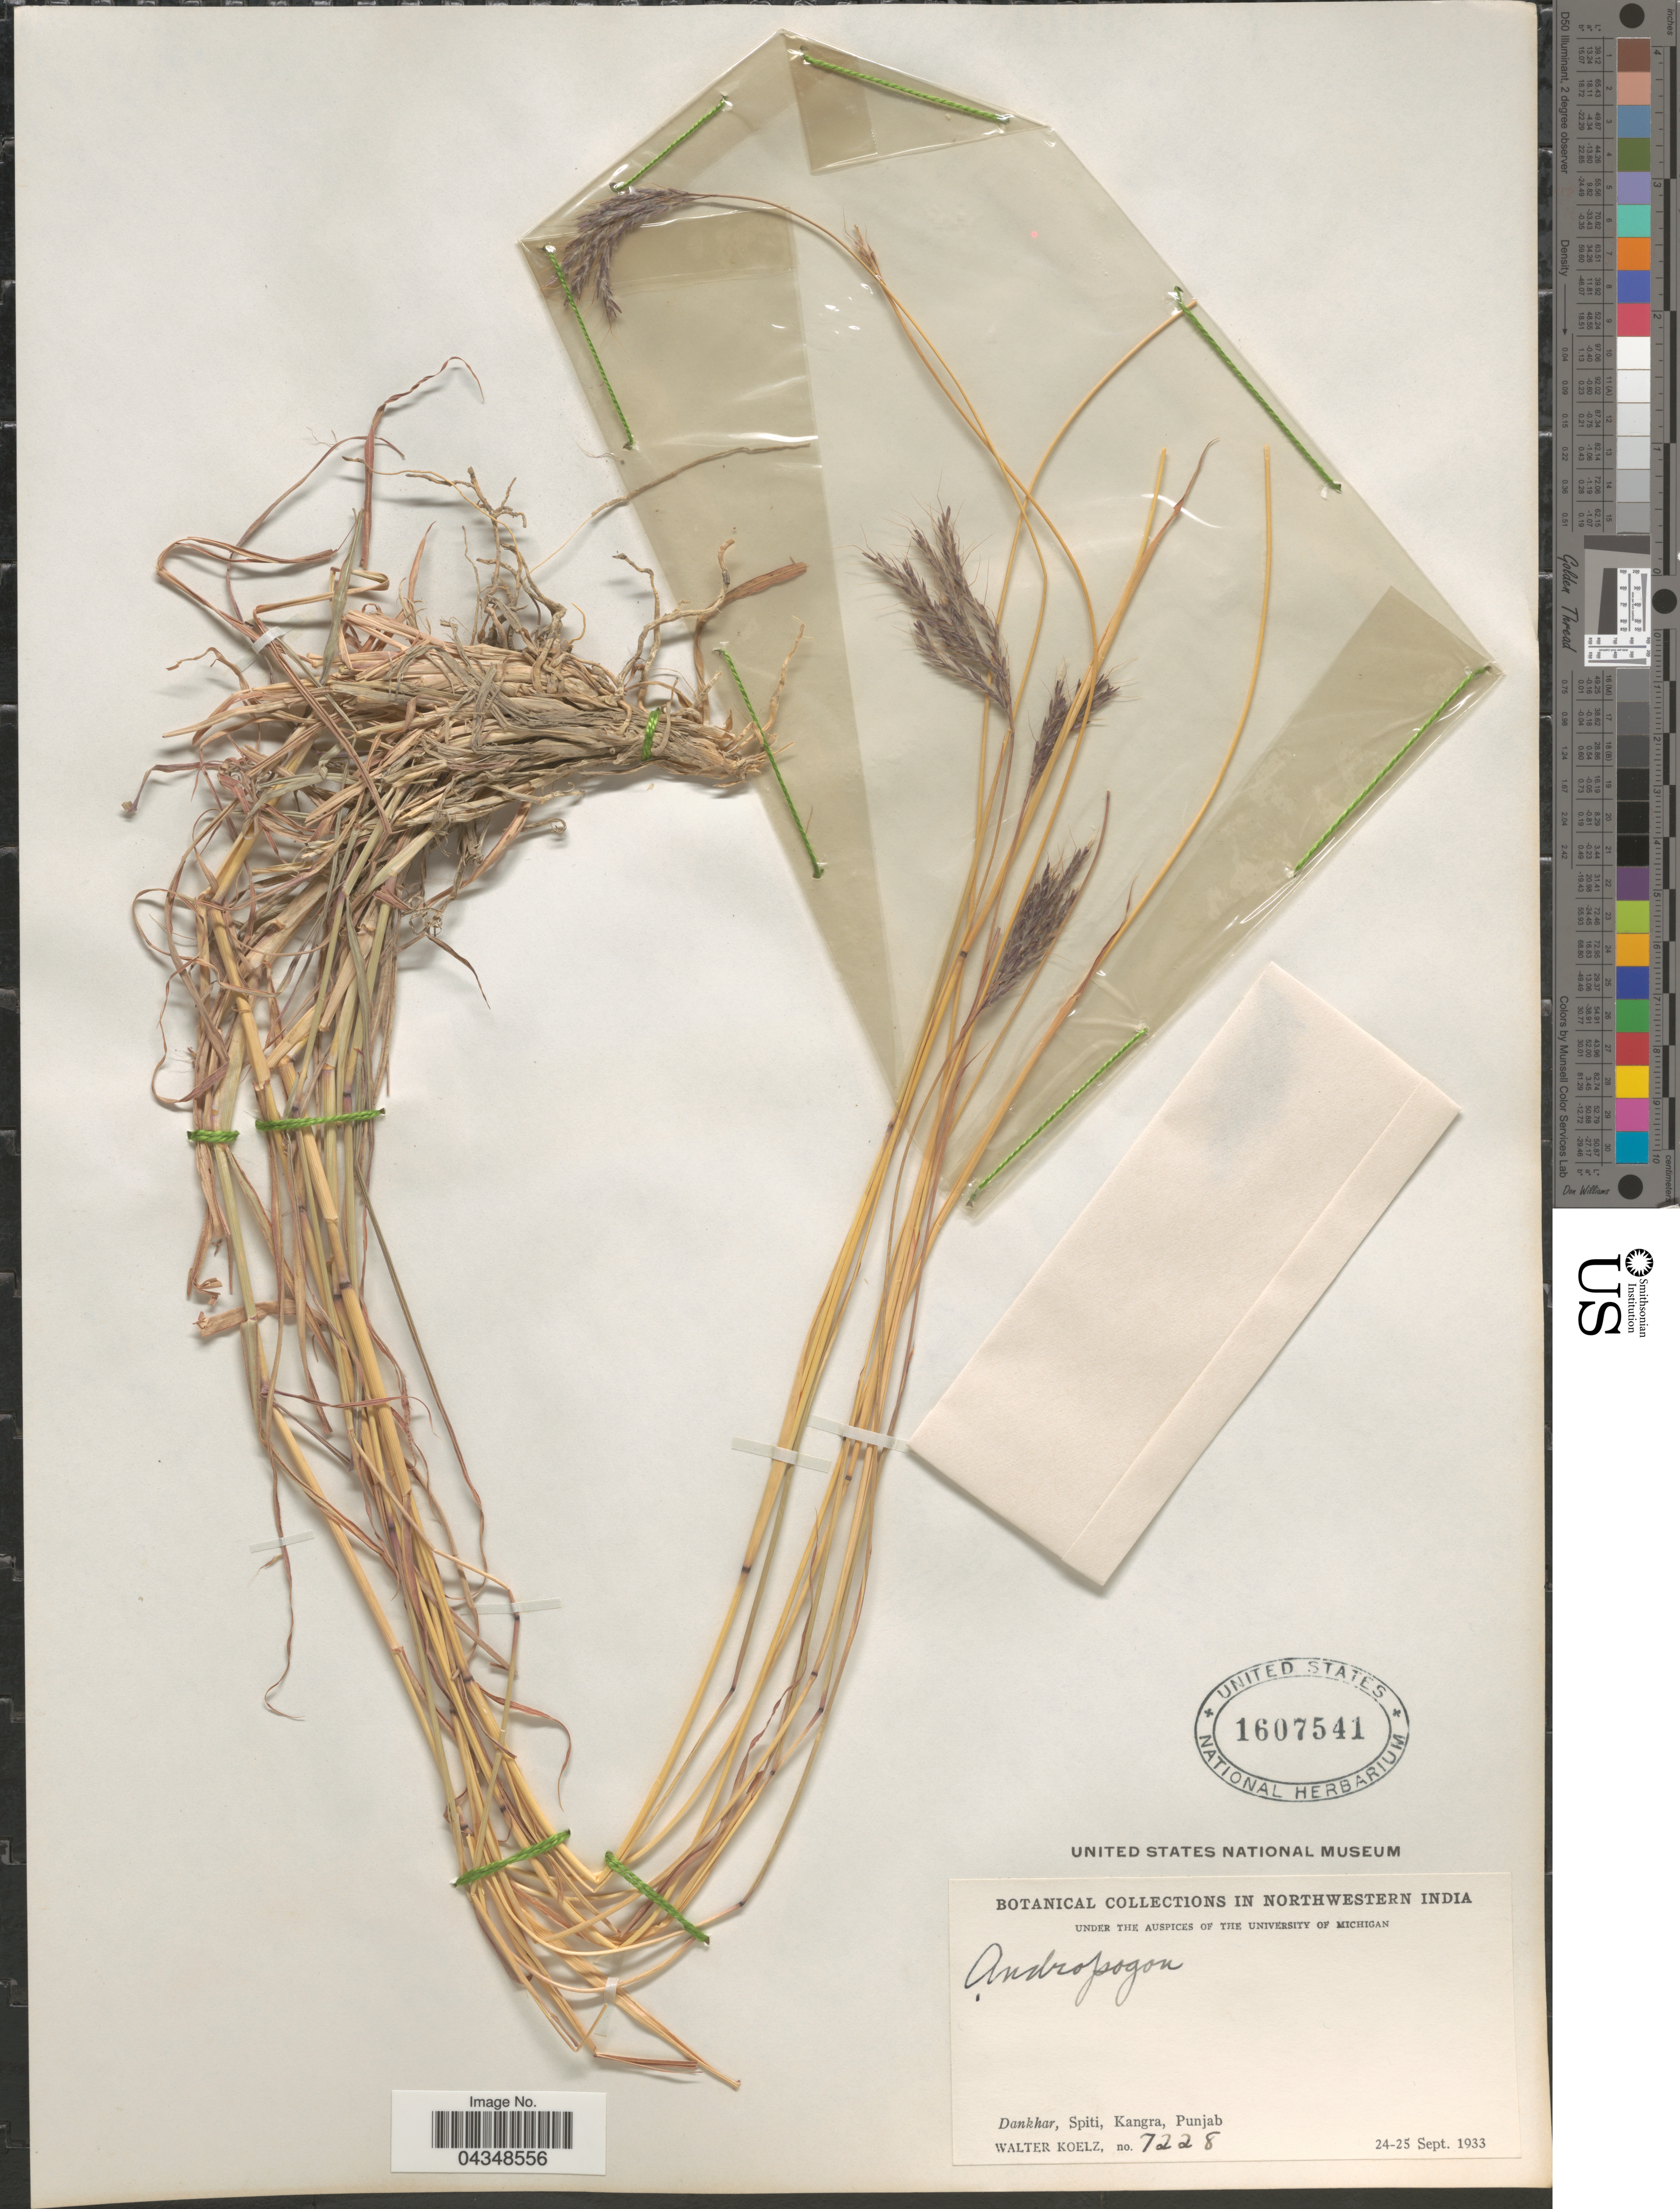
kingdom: Plantae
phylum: Tracheophyta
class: Liliopsida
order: Poales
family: Poaceae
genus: Bothriochloa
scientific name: Bothriochloa bladhii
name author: (Retz.) S.T. Blake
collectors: W. N. Koelz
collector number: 7228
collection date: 1933-09-24/1933-09-25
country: India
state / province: Himachal Pradesh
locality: Northwestern India. Dankhar, Spiti, Kangra.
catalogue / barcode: US 1607541